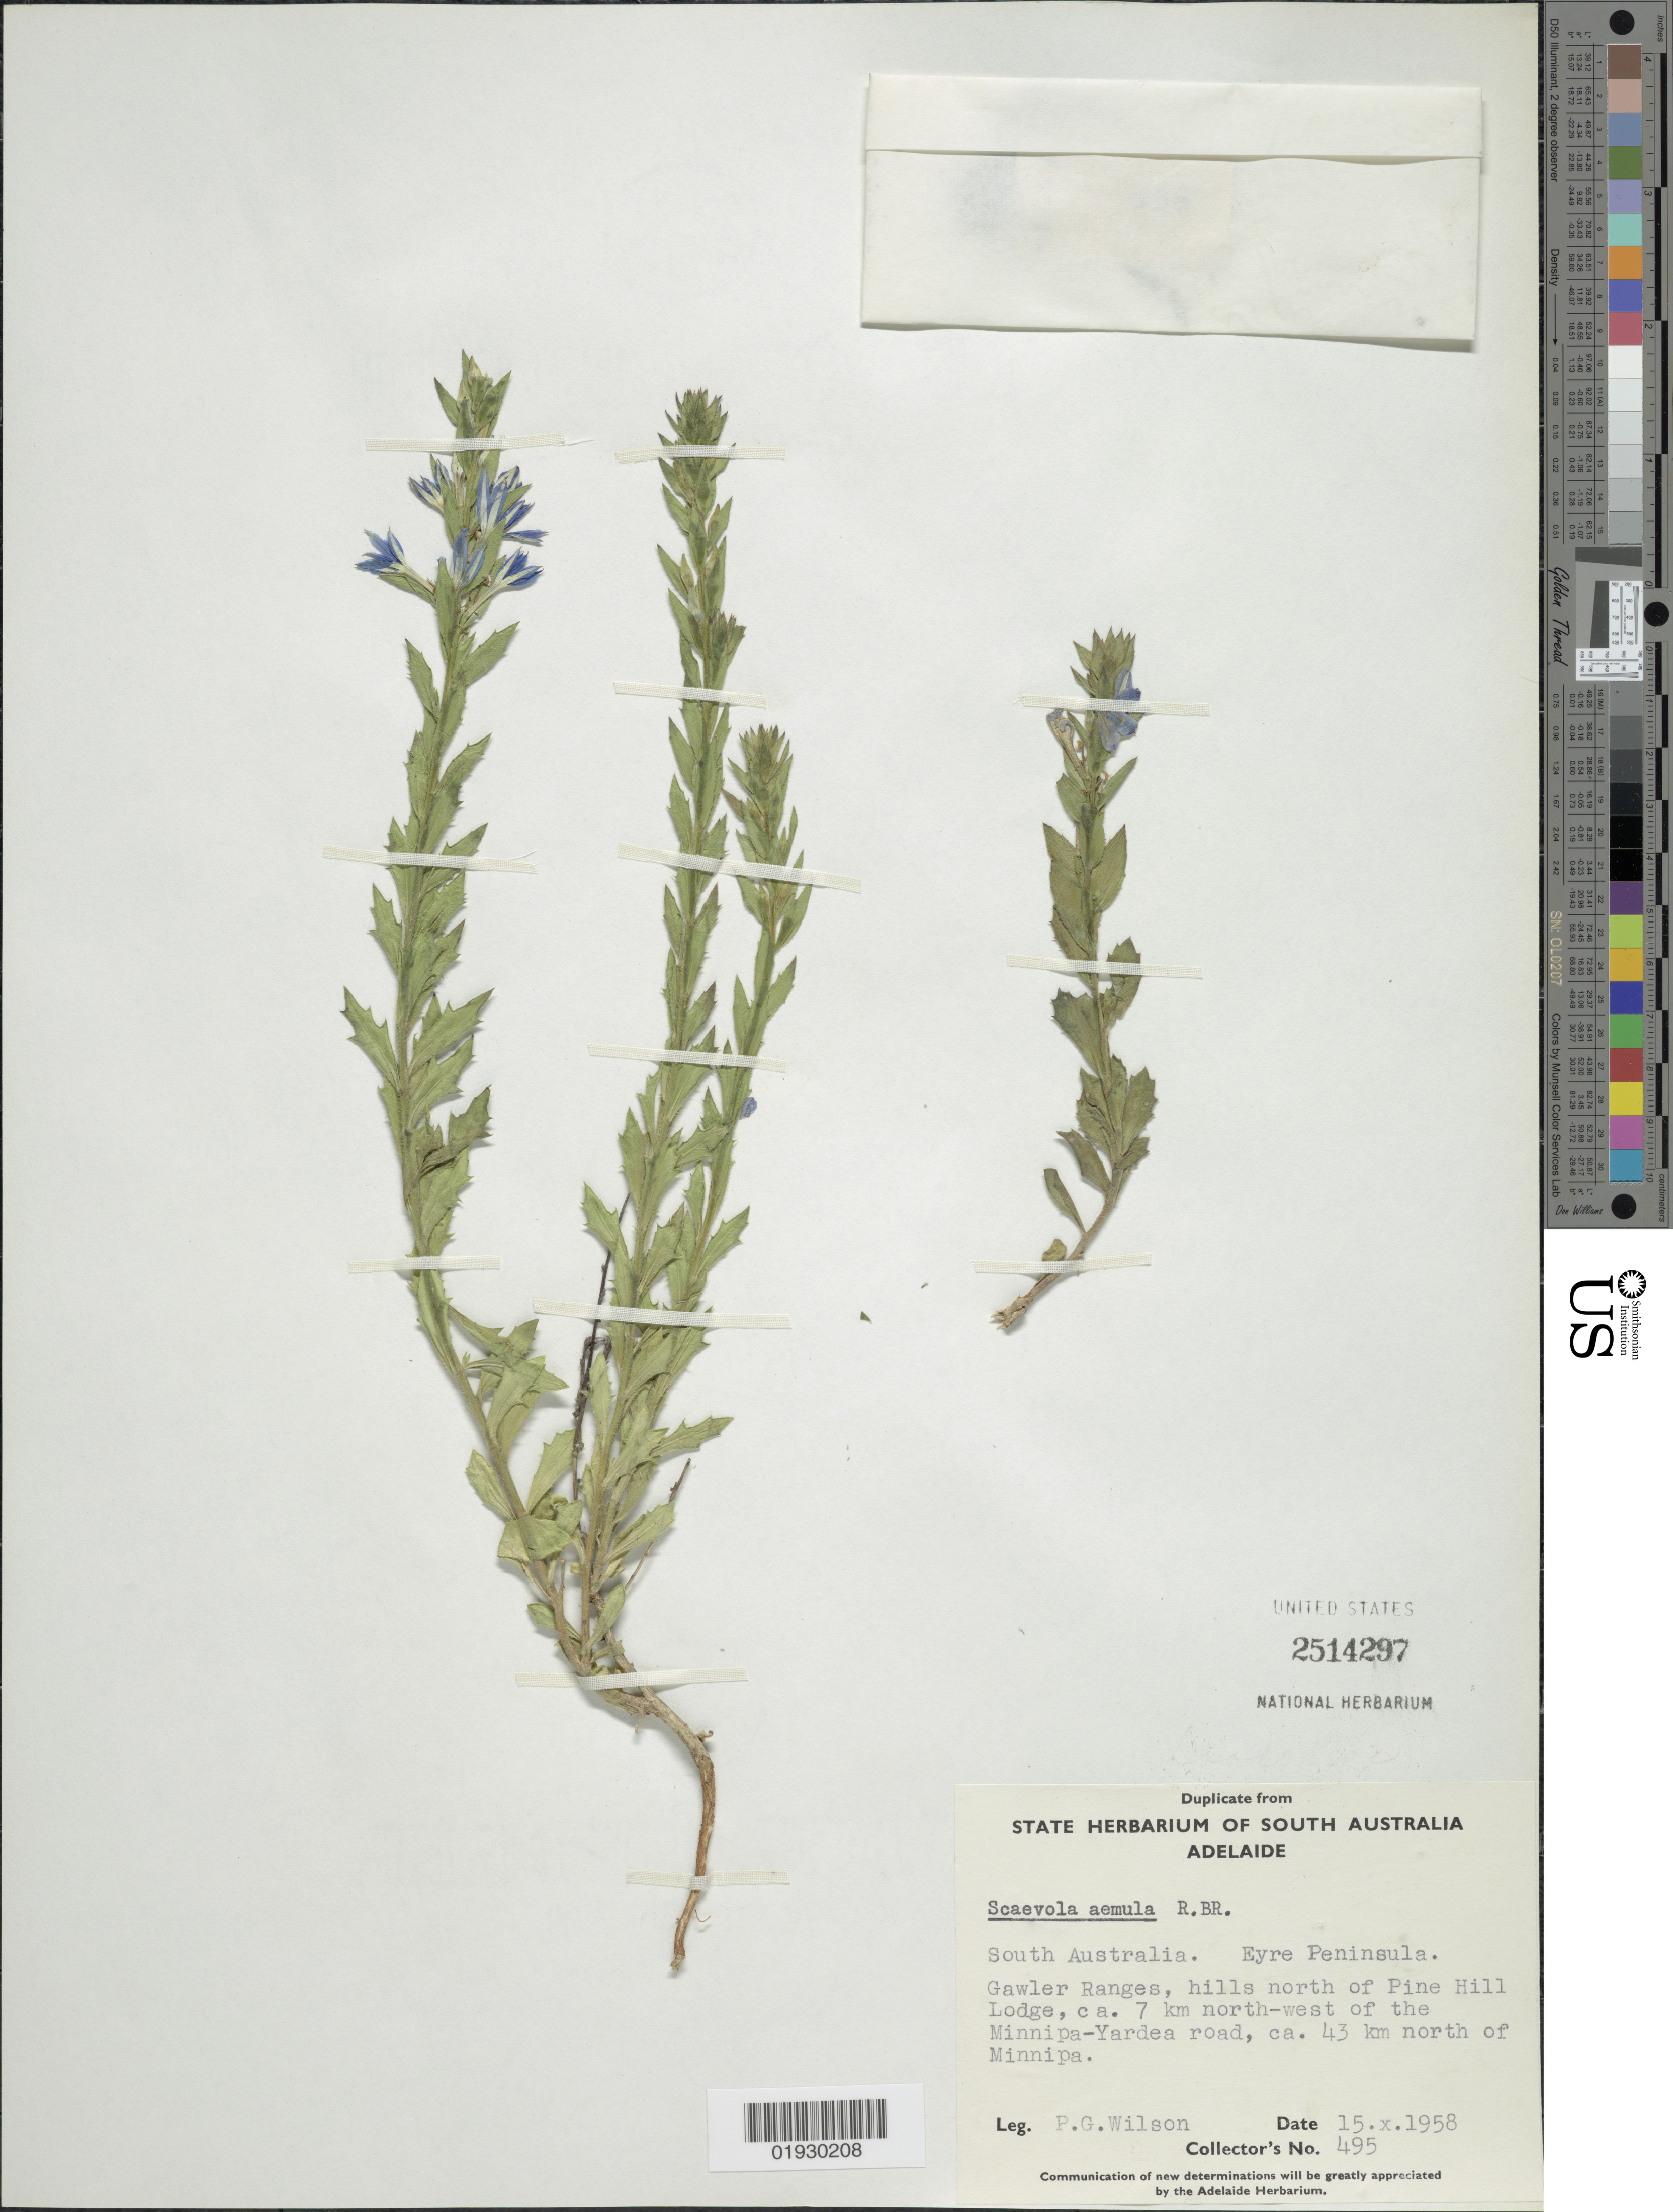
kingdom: Plantae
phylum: Tracheophyta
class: Magnoliopsida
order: Asterales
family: Goodeniaceae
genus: Scaevola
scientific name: Scaevola aemula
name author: R. Br.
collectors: P. G. Wilson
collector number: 495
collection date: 1958-10-15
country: Australia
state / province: South Australia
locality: Eyre Peninsula. Gawler Ranges, hills north of Pine Hill Lodge, ca. 7 km north-west of the Minnipa-Yardea road, ca. 43 km north of Minnipa.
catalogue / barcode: US 2514297